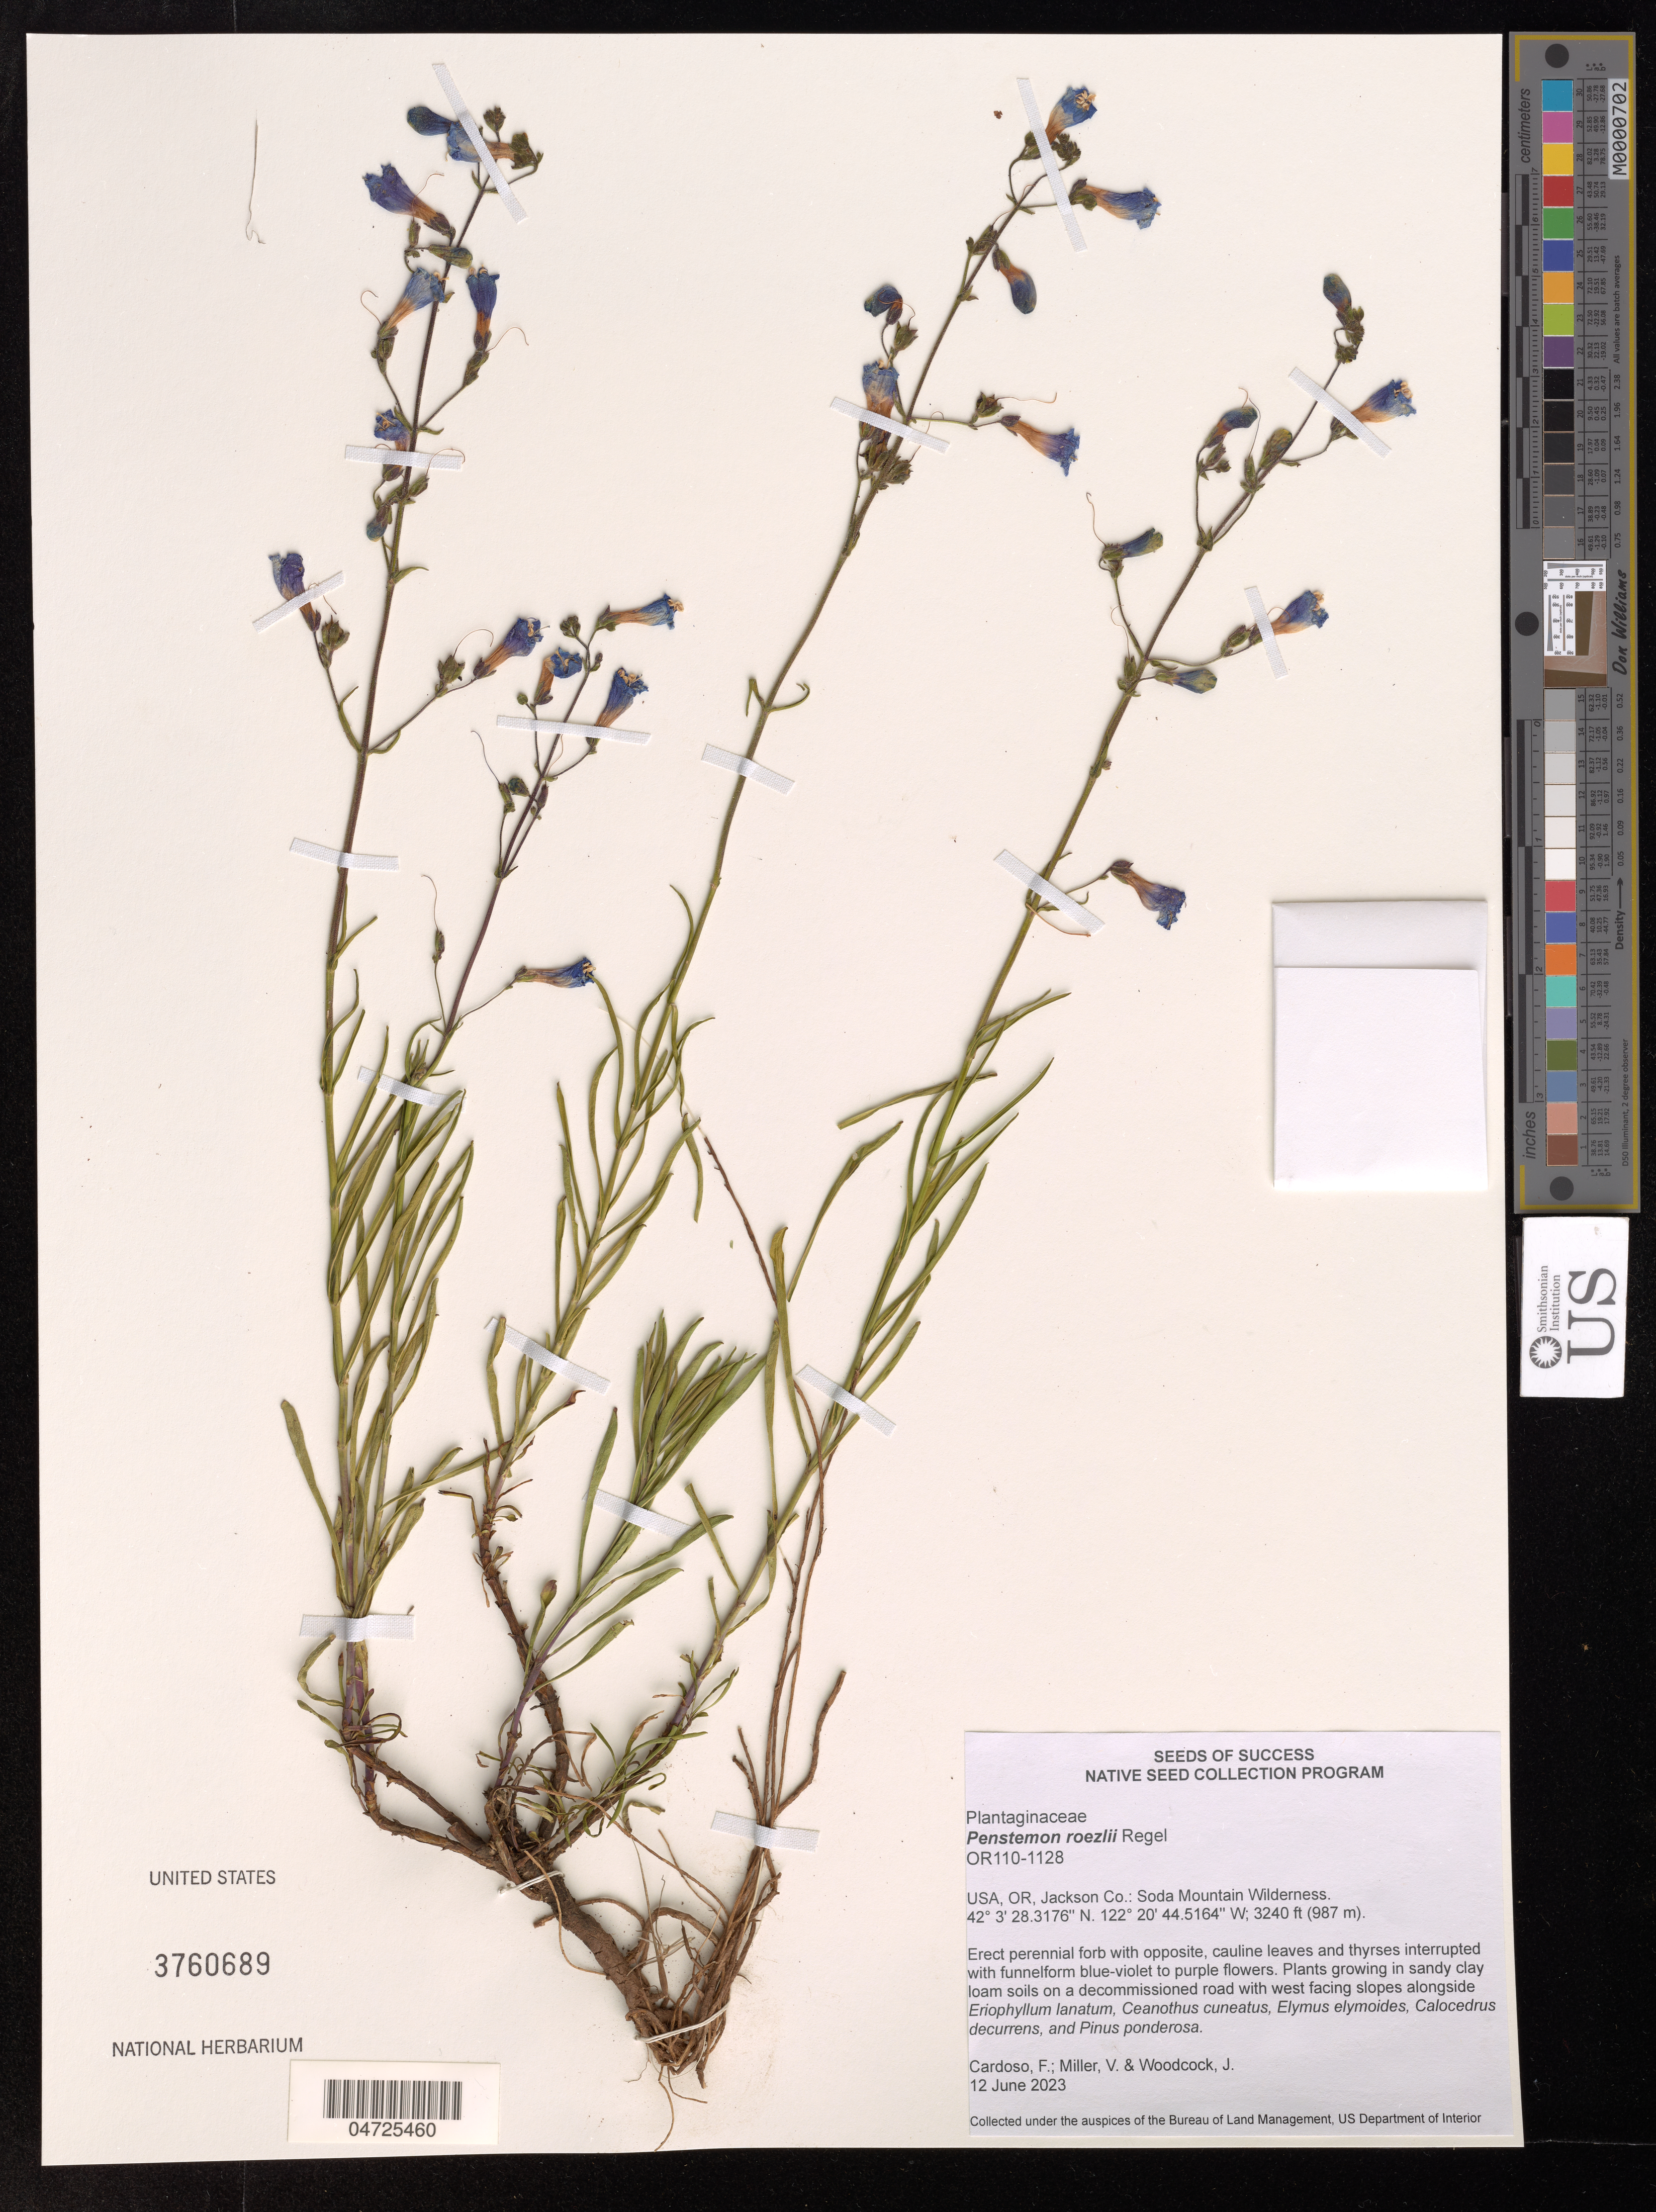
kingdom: Plantae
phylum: Tracheophyta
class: Magnoliopsida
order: Lamiales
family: Plantaginaceae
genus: Penstemon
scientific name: Penstemon roezlii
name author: Regel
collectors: F. Cardoso, V. Miller & Woodcock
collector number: OR110-1128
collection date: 2023-06-12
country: United States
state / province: Oregon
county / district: Jackson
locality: Jackson Co.: Soda Mountain Wilderness.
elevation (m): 988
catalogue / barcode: US 3760689